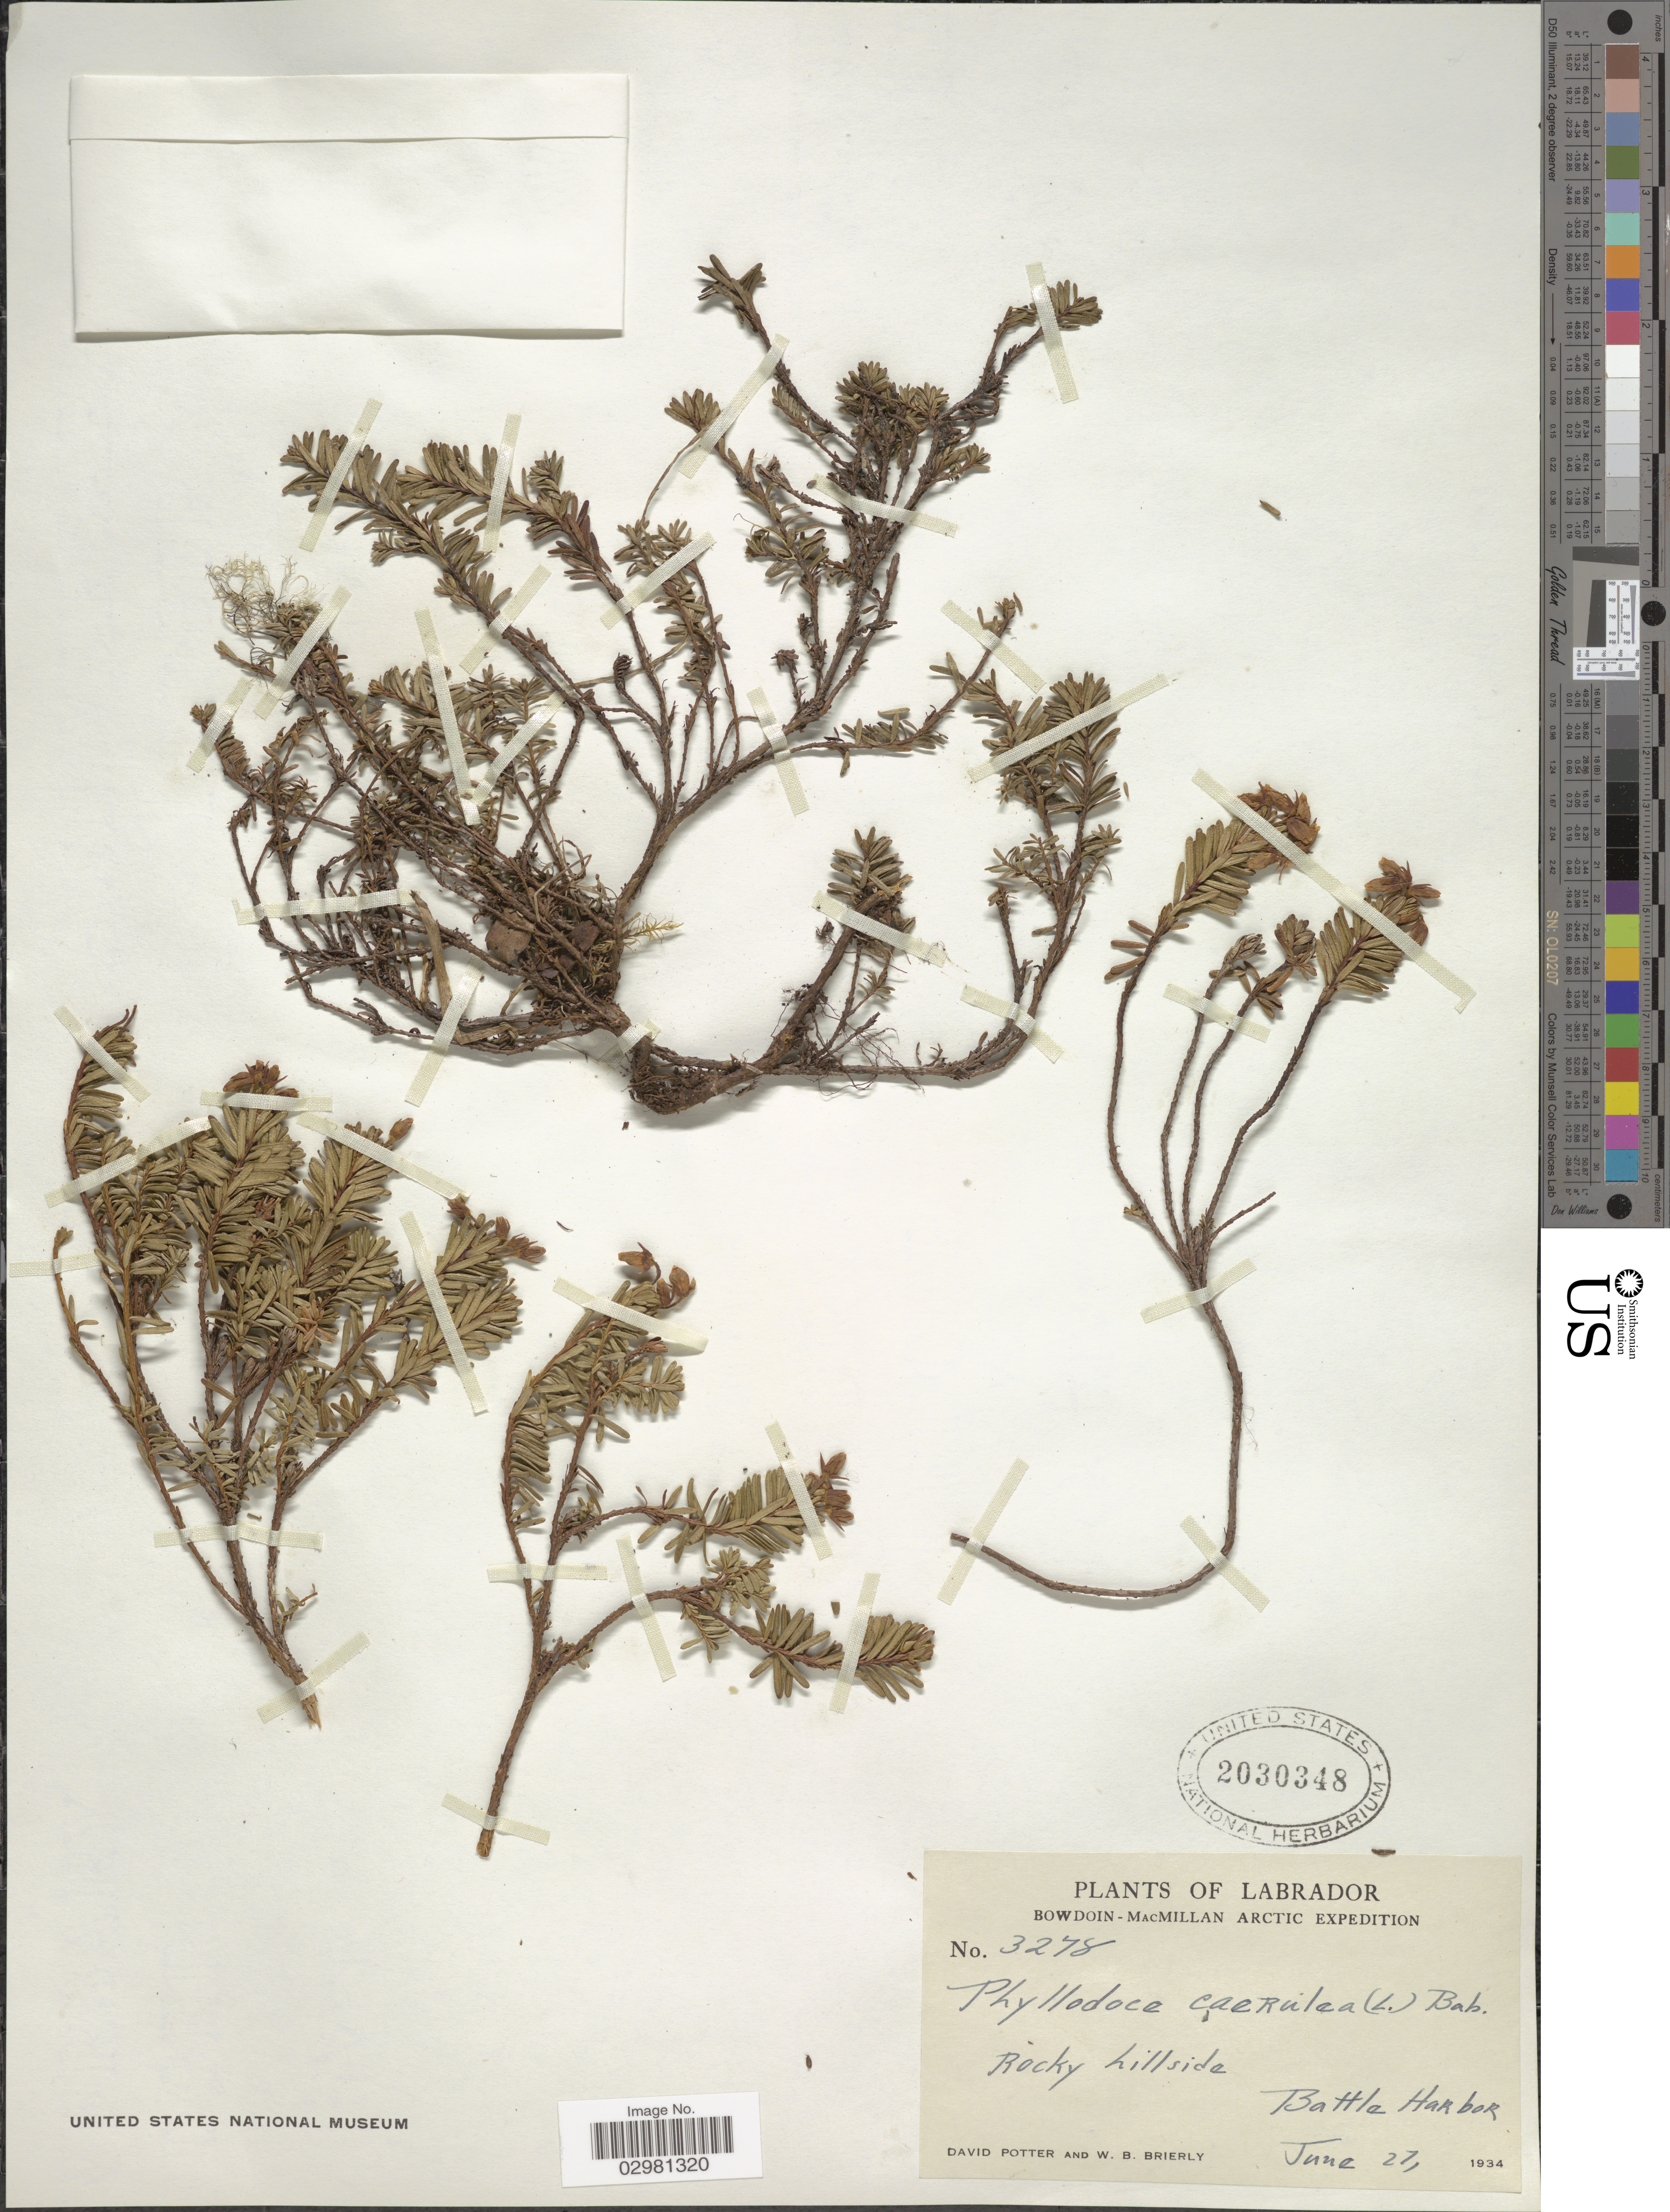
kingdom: Plantae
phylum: Tracheophyta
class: Magnoliopsida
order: Ericales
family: Ericaceae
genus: Phyllodoce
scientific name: Phyllodoce caerulea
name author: (L.) Bab.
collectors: D. Potter & W. Brierly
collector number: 3278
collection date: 1934-06-27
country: Canada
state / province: Newfoundland and Labrador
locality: Labrador, Arctic, Battle Harbor.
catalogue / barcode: US 2030348